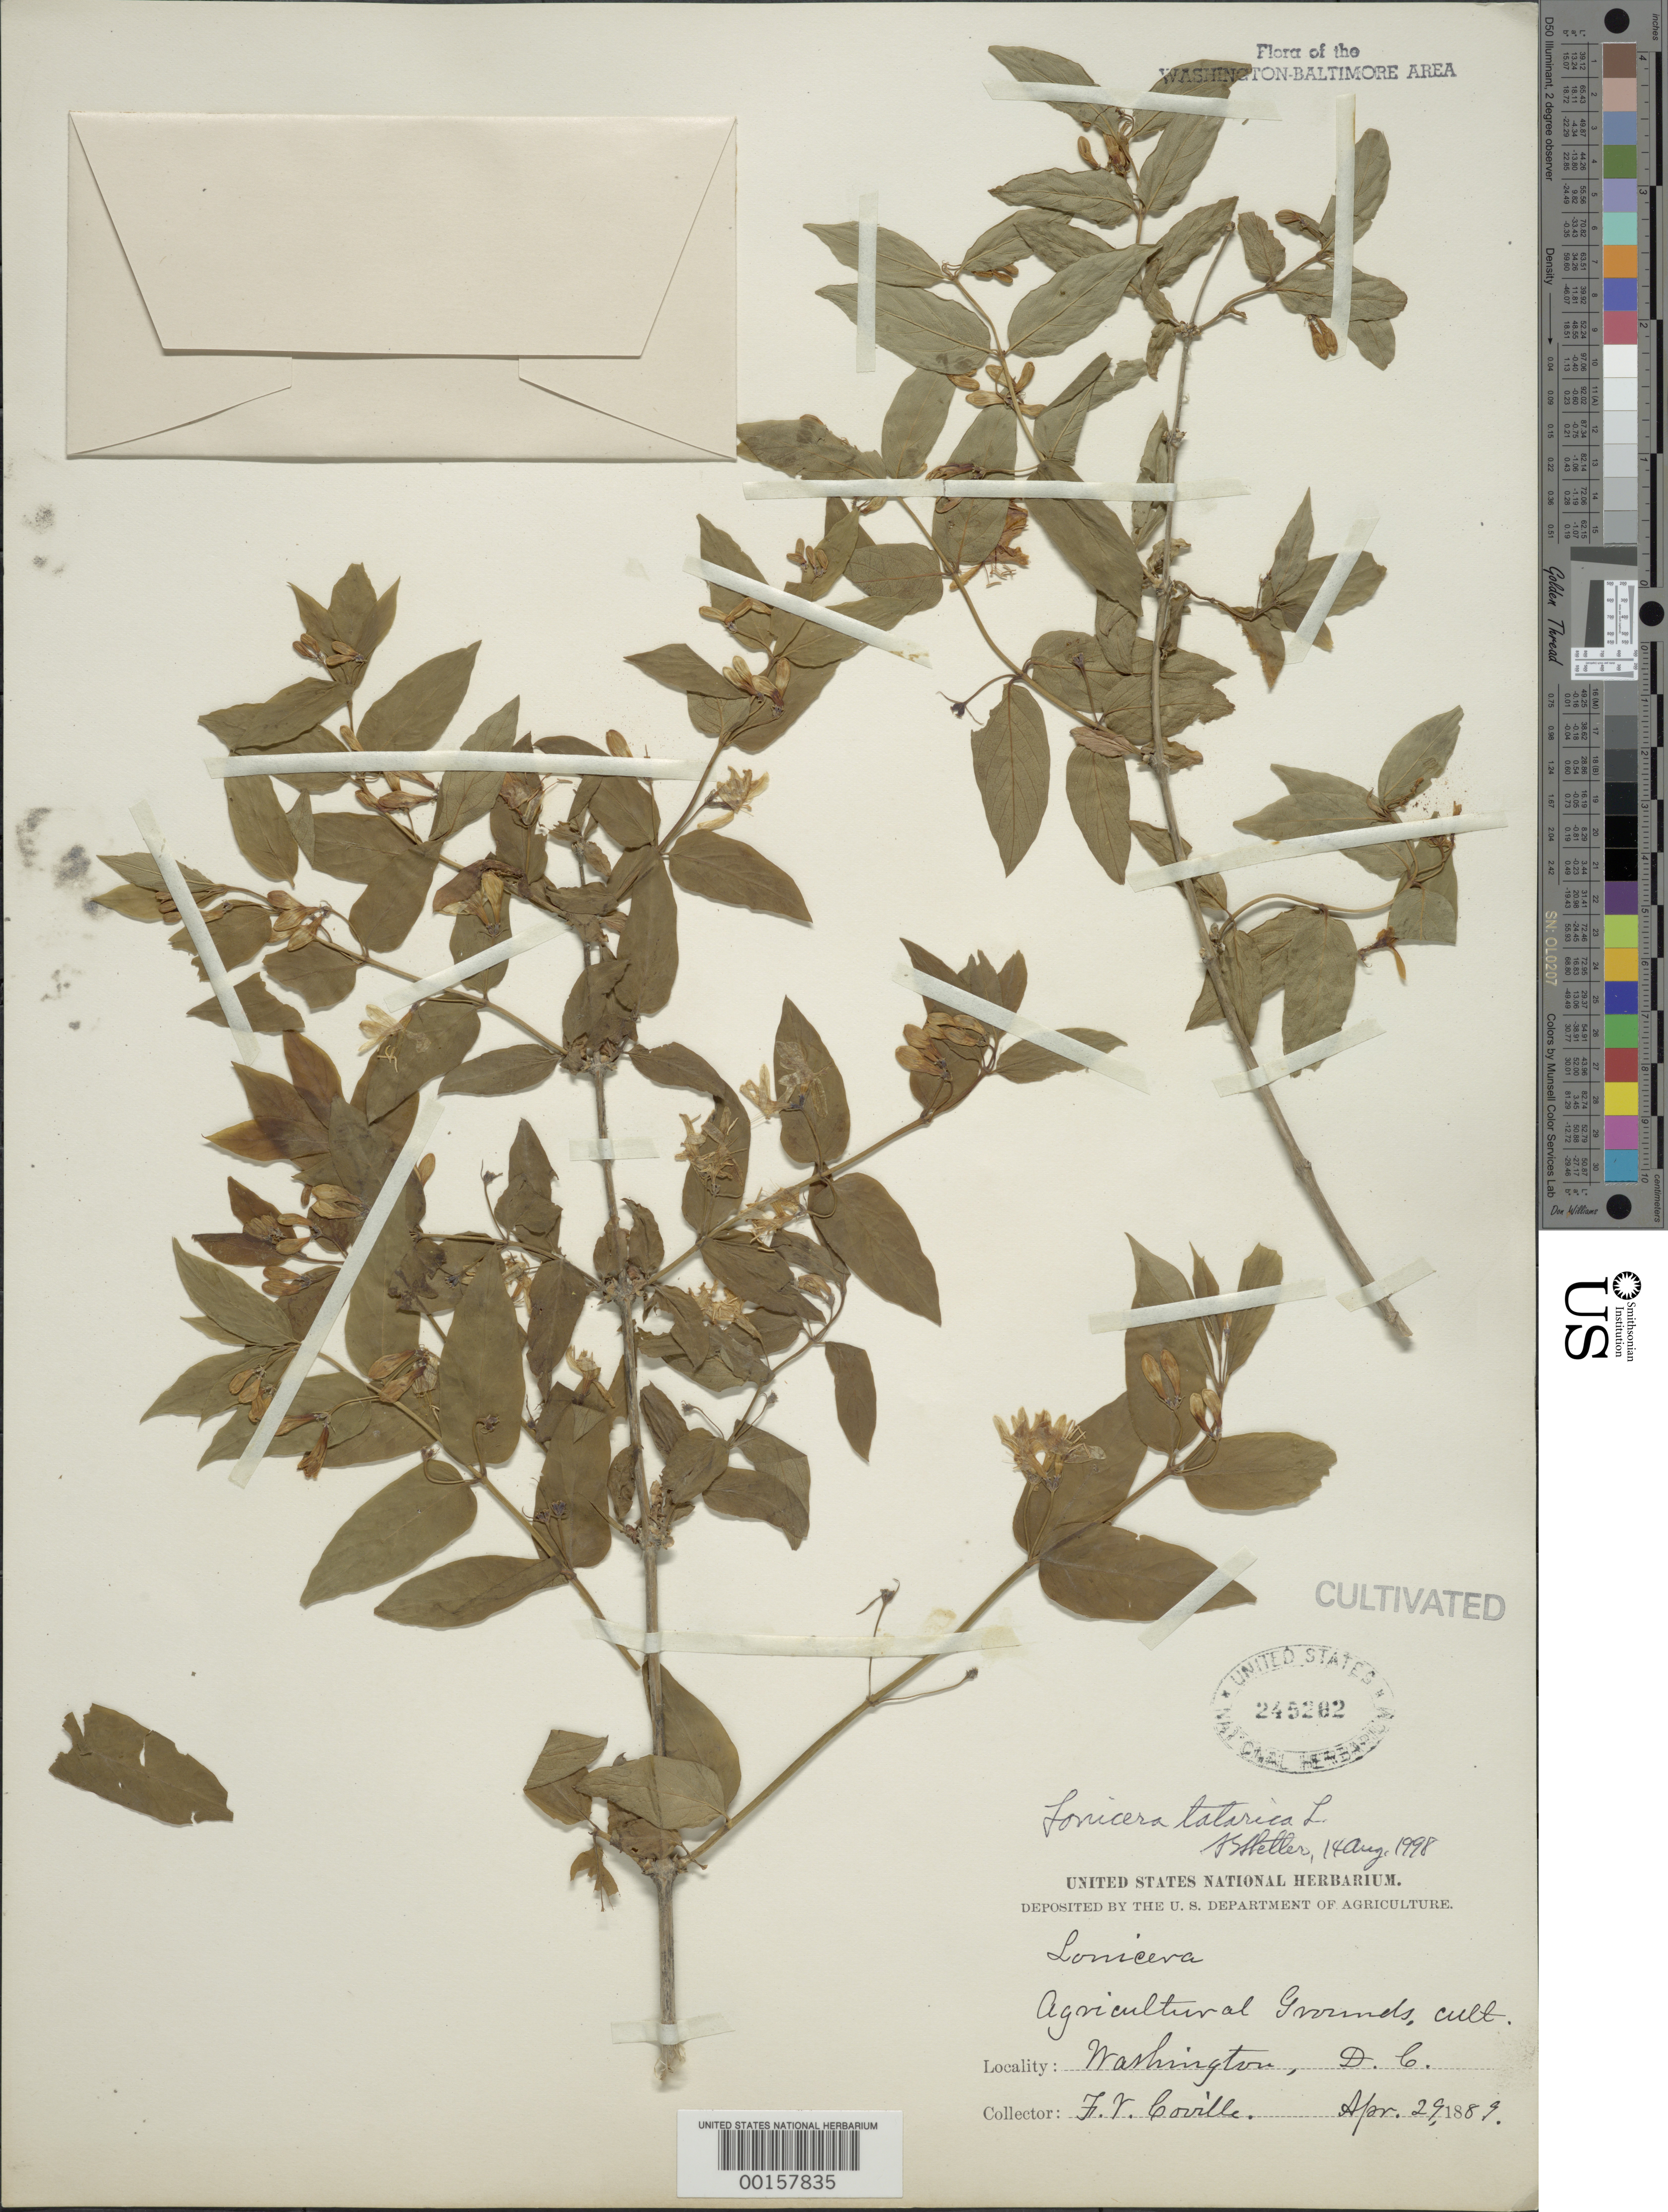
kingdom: Plantae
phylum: Tracheophyta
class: Magnoliopsida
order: Dipsacales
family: Caprifoliaceae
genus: Lonicera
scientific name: Lonicera tatarica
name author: L.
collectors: F. V. Coville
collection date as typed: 29 Apr 1889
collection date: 1889-04-29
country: United States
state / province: District of Columbia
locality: Dept. of Agriculture grounds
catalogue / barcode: US 245202